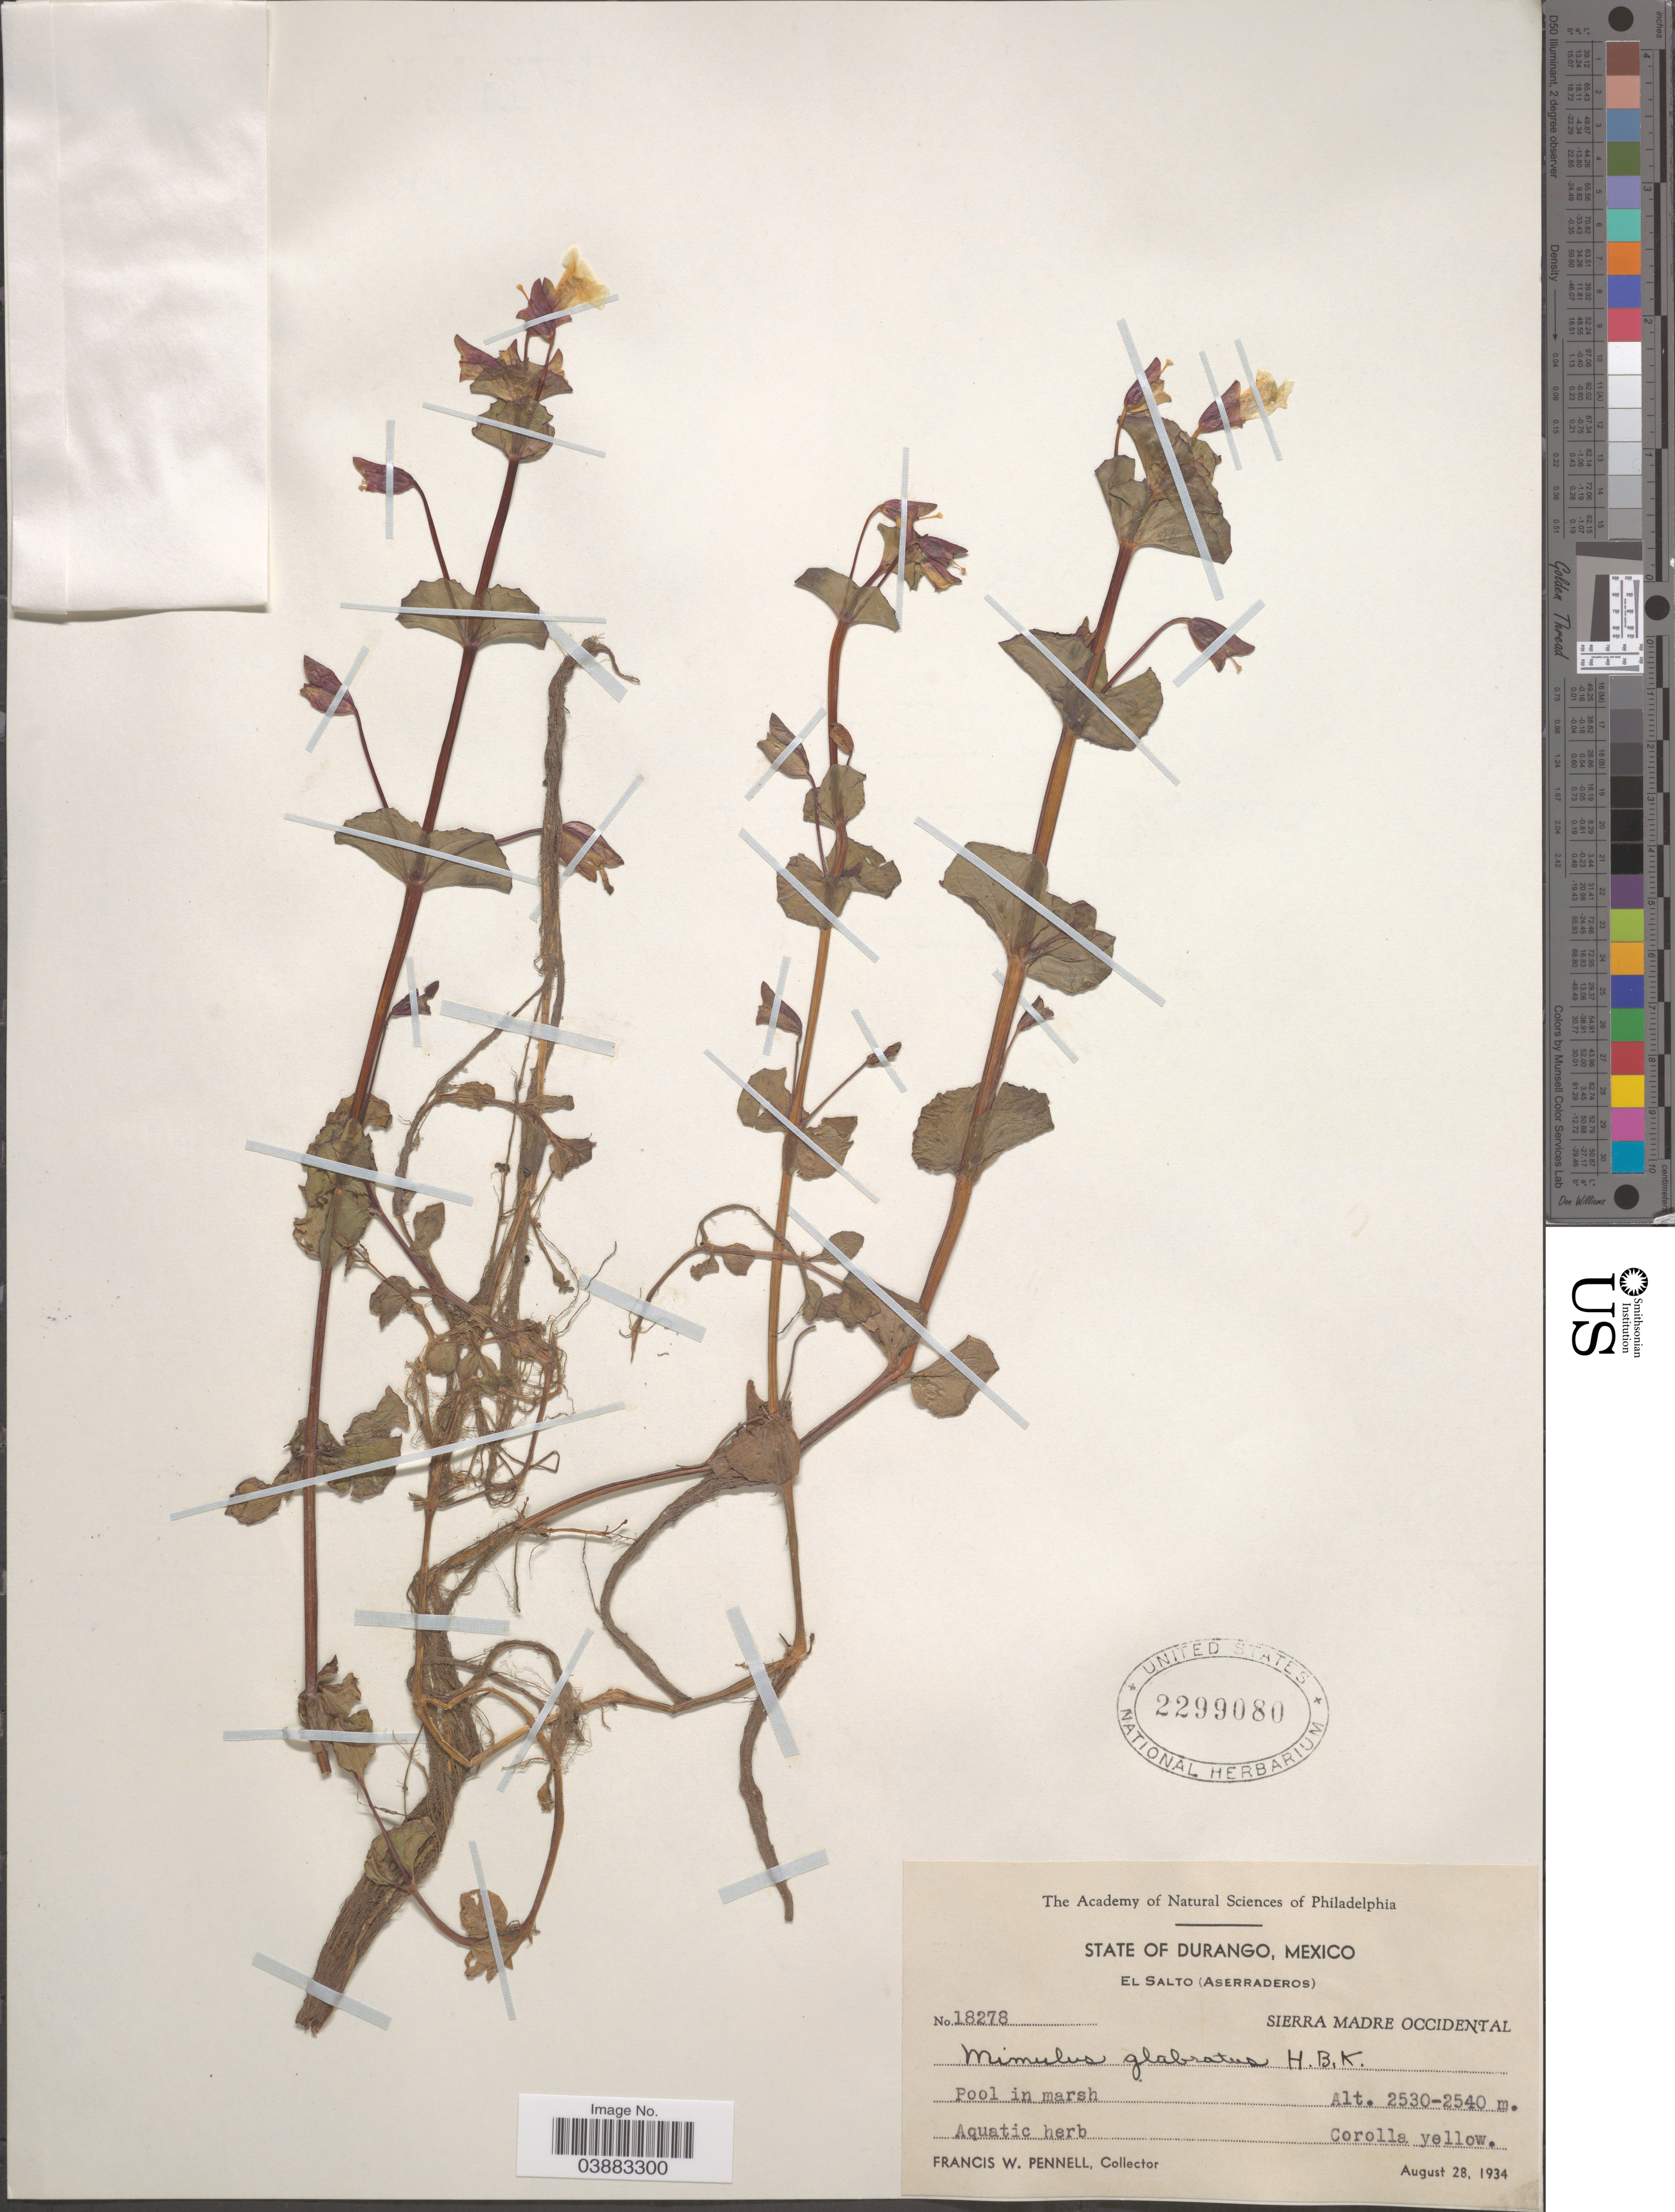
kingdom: Plantae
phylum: Tracheophyta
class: Magnoliopsida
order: Lamiales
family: Phrymaceae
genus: Mimulus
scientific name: Mimulus glabratus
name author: Kunth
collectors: F. W. Pennell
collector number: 18278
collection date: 1934-08-28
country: Mexico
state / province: Durango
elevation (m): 2530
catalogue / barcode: US 2299080